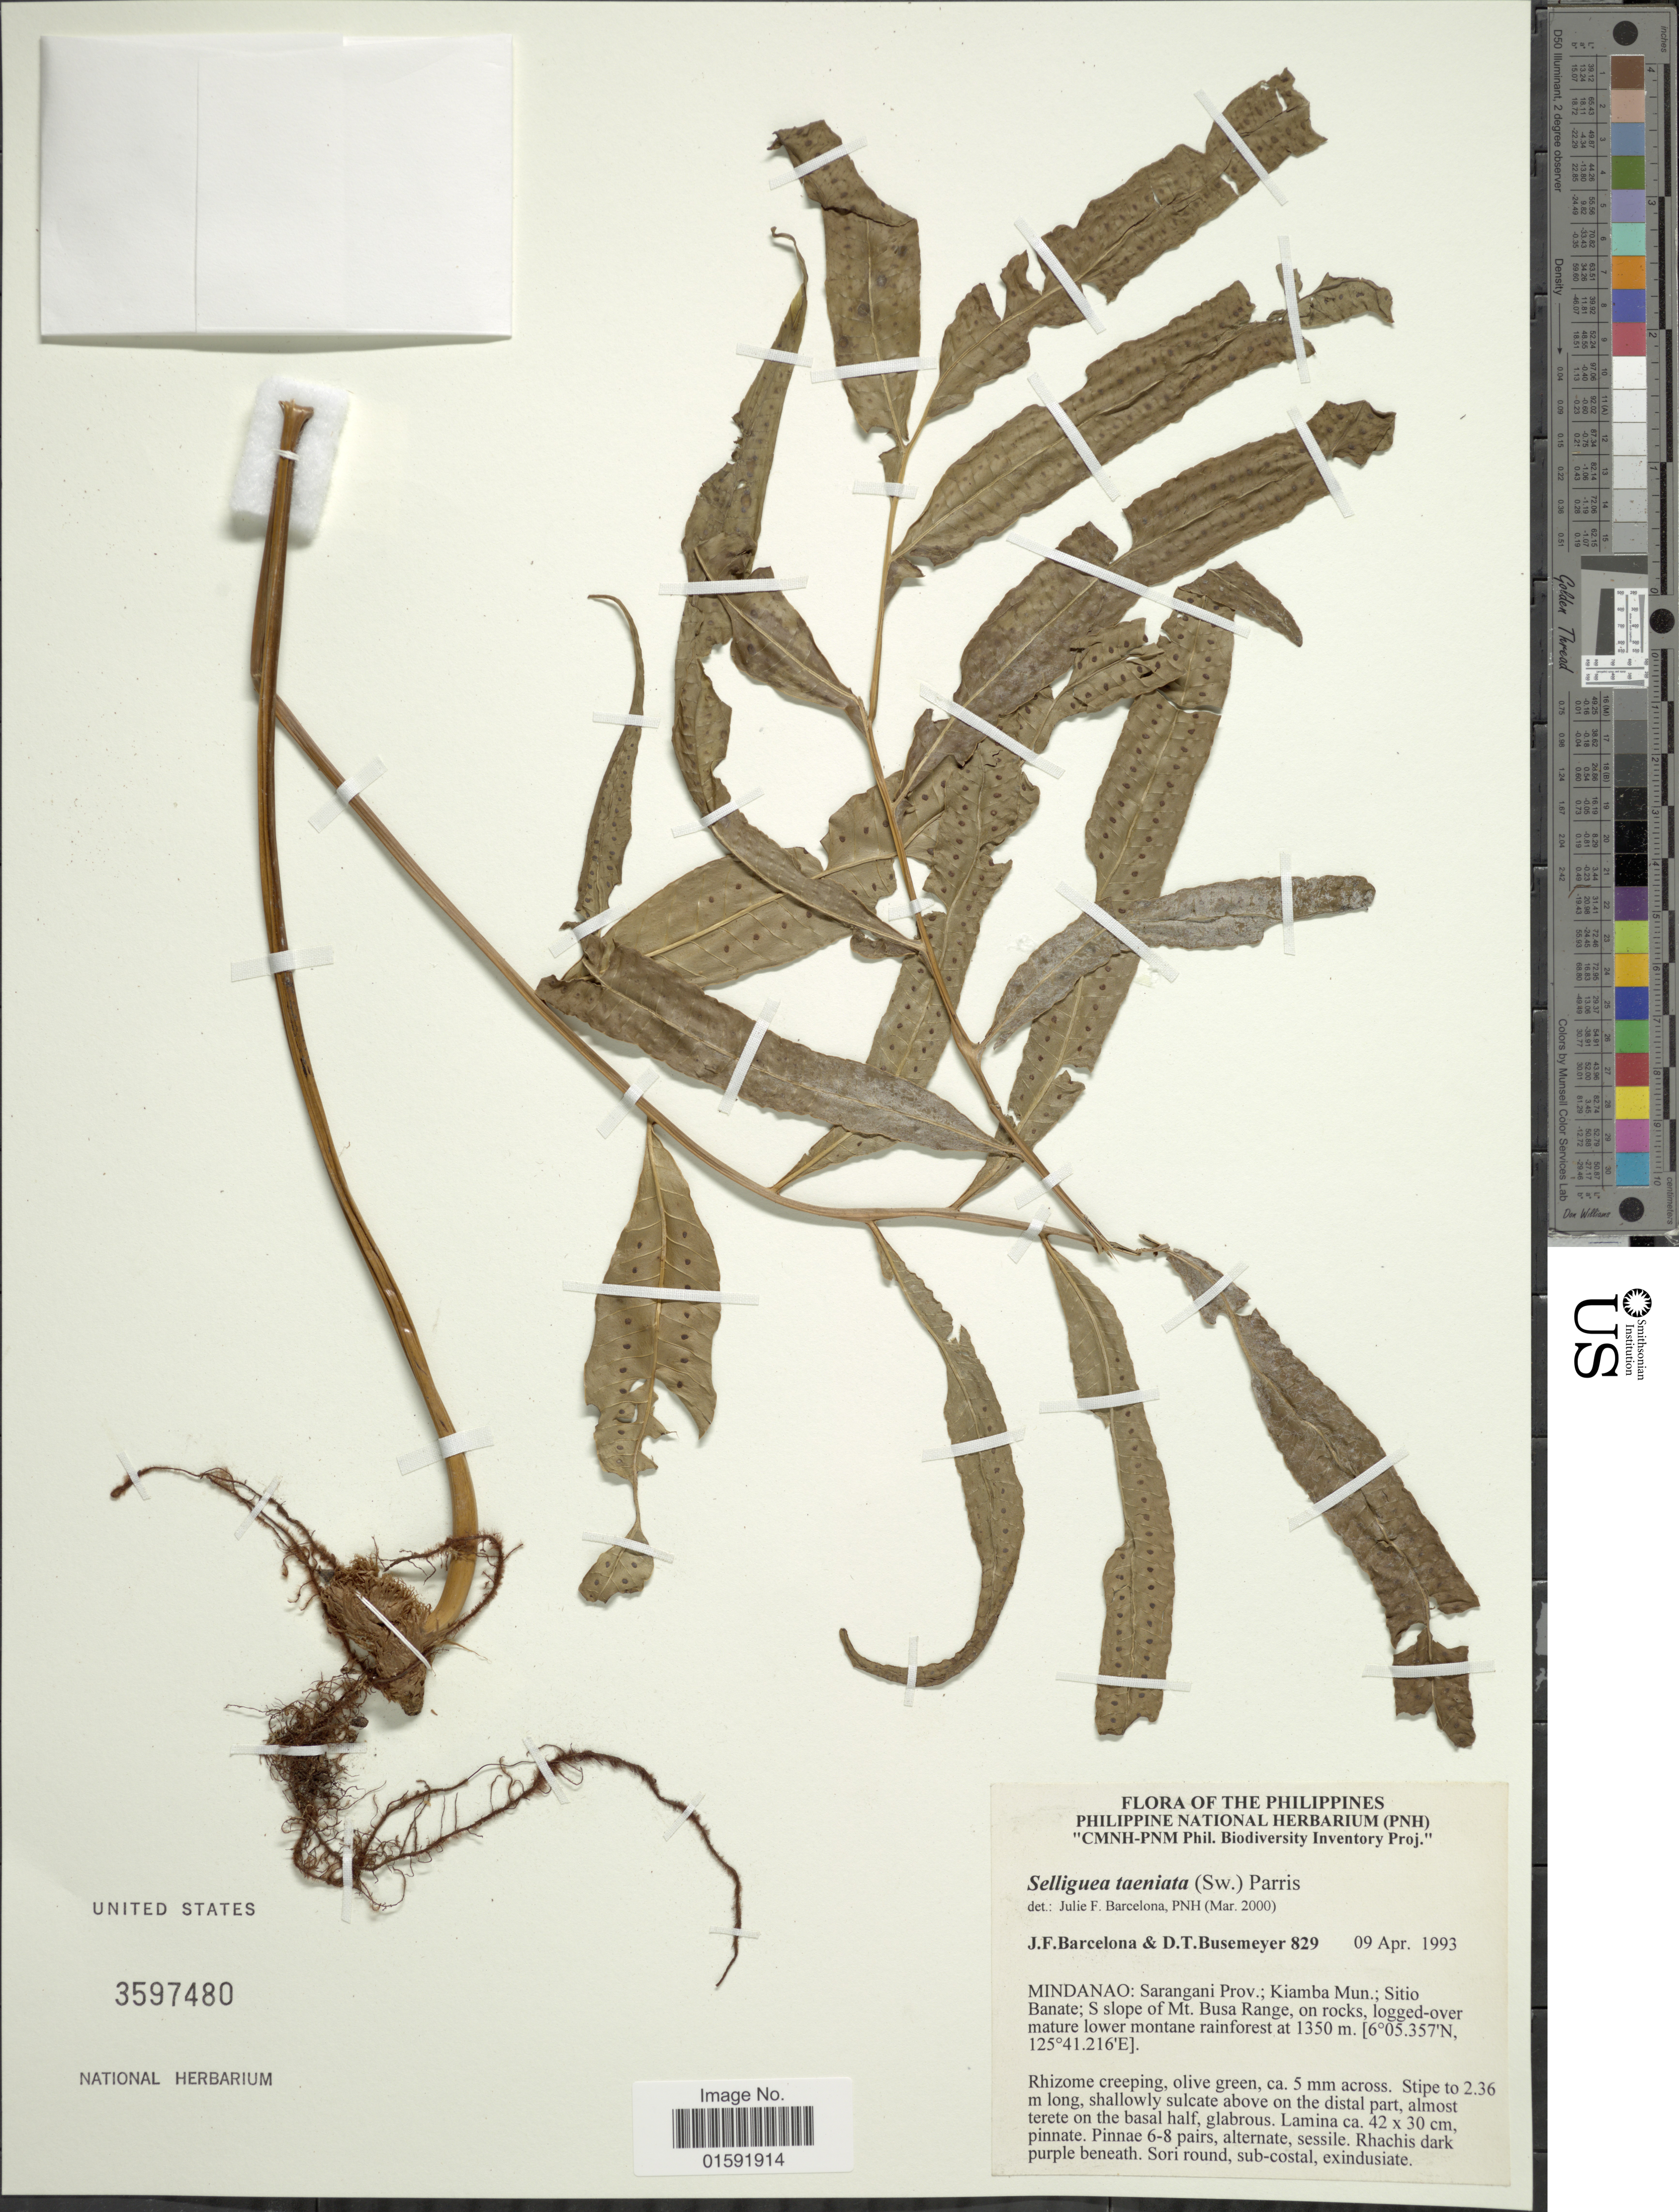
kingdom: Plantae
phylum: Tracheophyta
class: Polypodiopsida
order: Polypodiales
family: Polypodiaceae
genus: Selliguea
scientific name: Selliguea taeniata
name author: Parris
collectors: J. F. Barcelona & D. Busemeyer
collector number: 829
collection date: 1993-04-09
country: Philippines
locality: Mindanao: Sarangani Prov., Kiamba Mun: Sitio Banate: S slope of Mt. Busa Range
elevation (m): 1350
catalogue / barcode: US 3597480